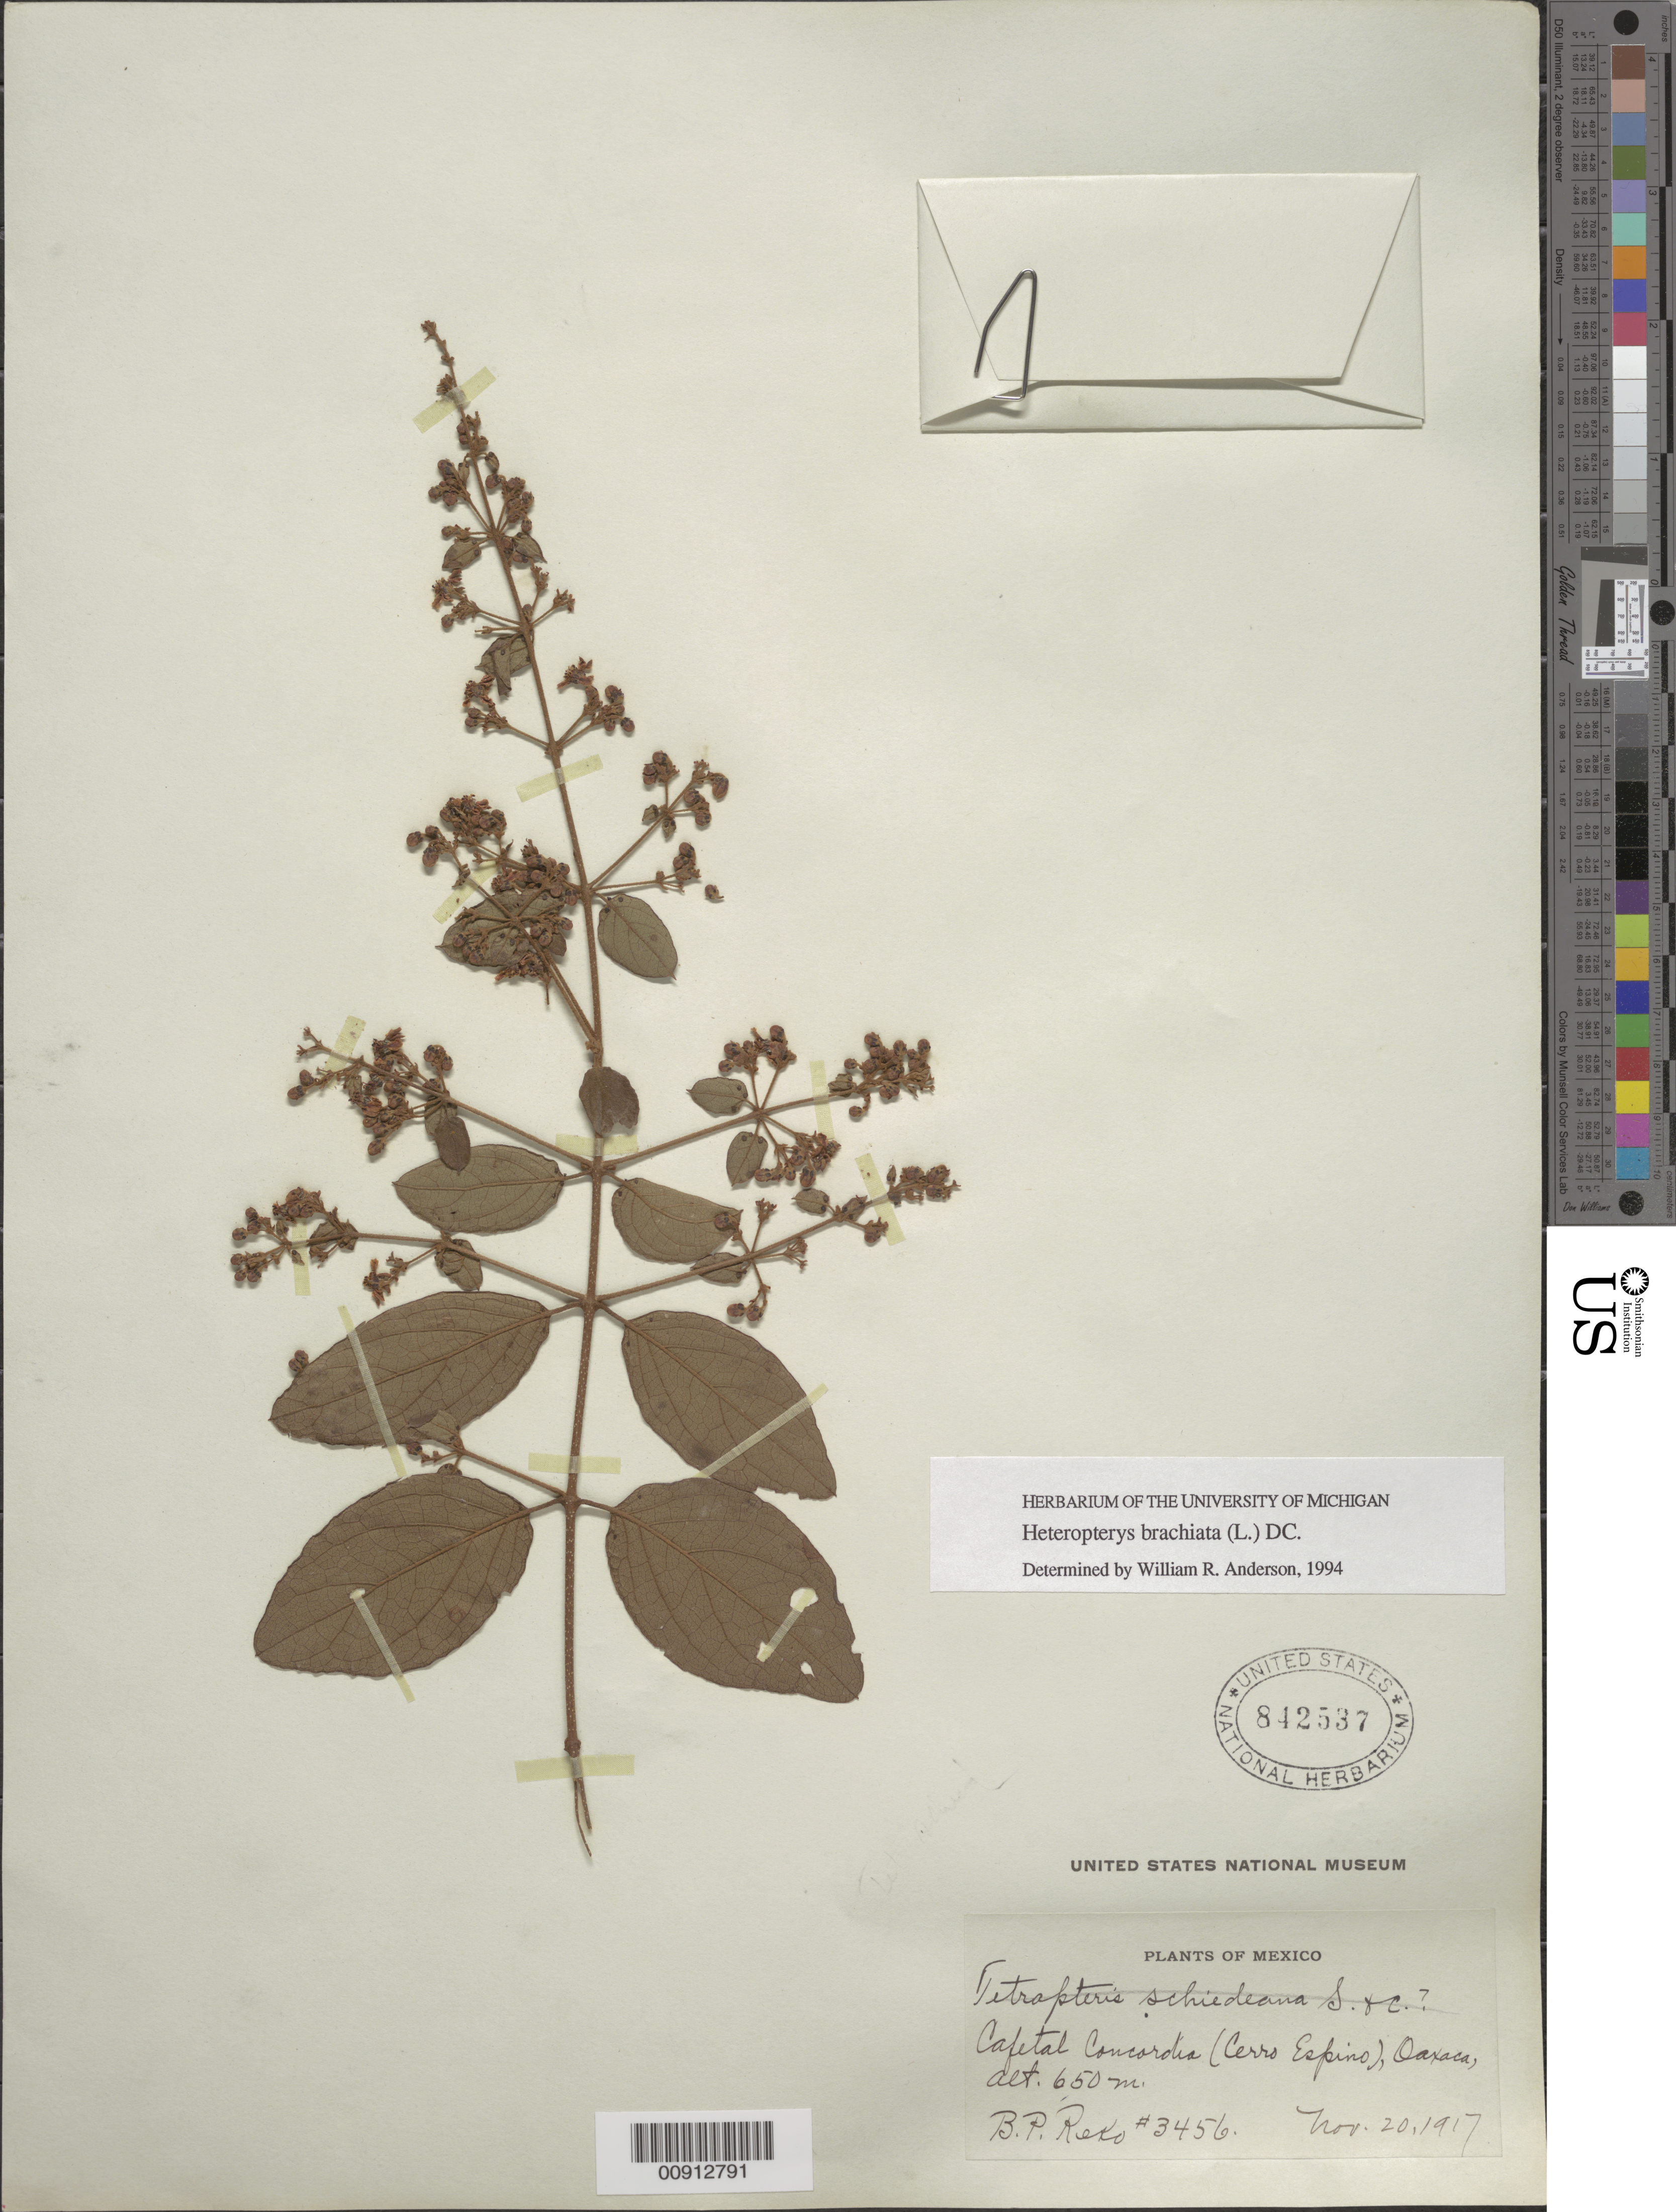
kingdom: Plantae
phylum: Tracheophyta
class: Magnoliopsida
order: Malpighiales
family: Malpighiaceae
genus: Heteropterys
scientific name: Heteropterys brachiata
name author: (L.) DC.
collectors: B. P. Reko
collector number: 3456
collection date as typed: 20 Nov 1917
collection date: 1917-11-20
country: Mexico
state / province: Oaxaca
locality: Cafetal Concordia (Cerro Espino), Oaxaca.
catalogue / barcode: US 842537